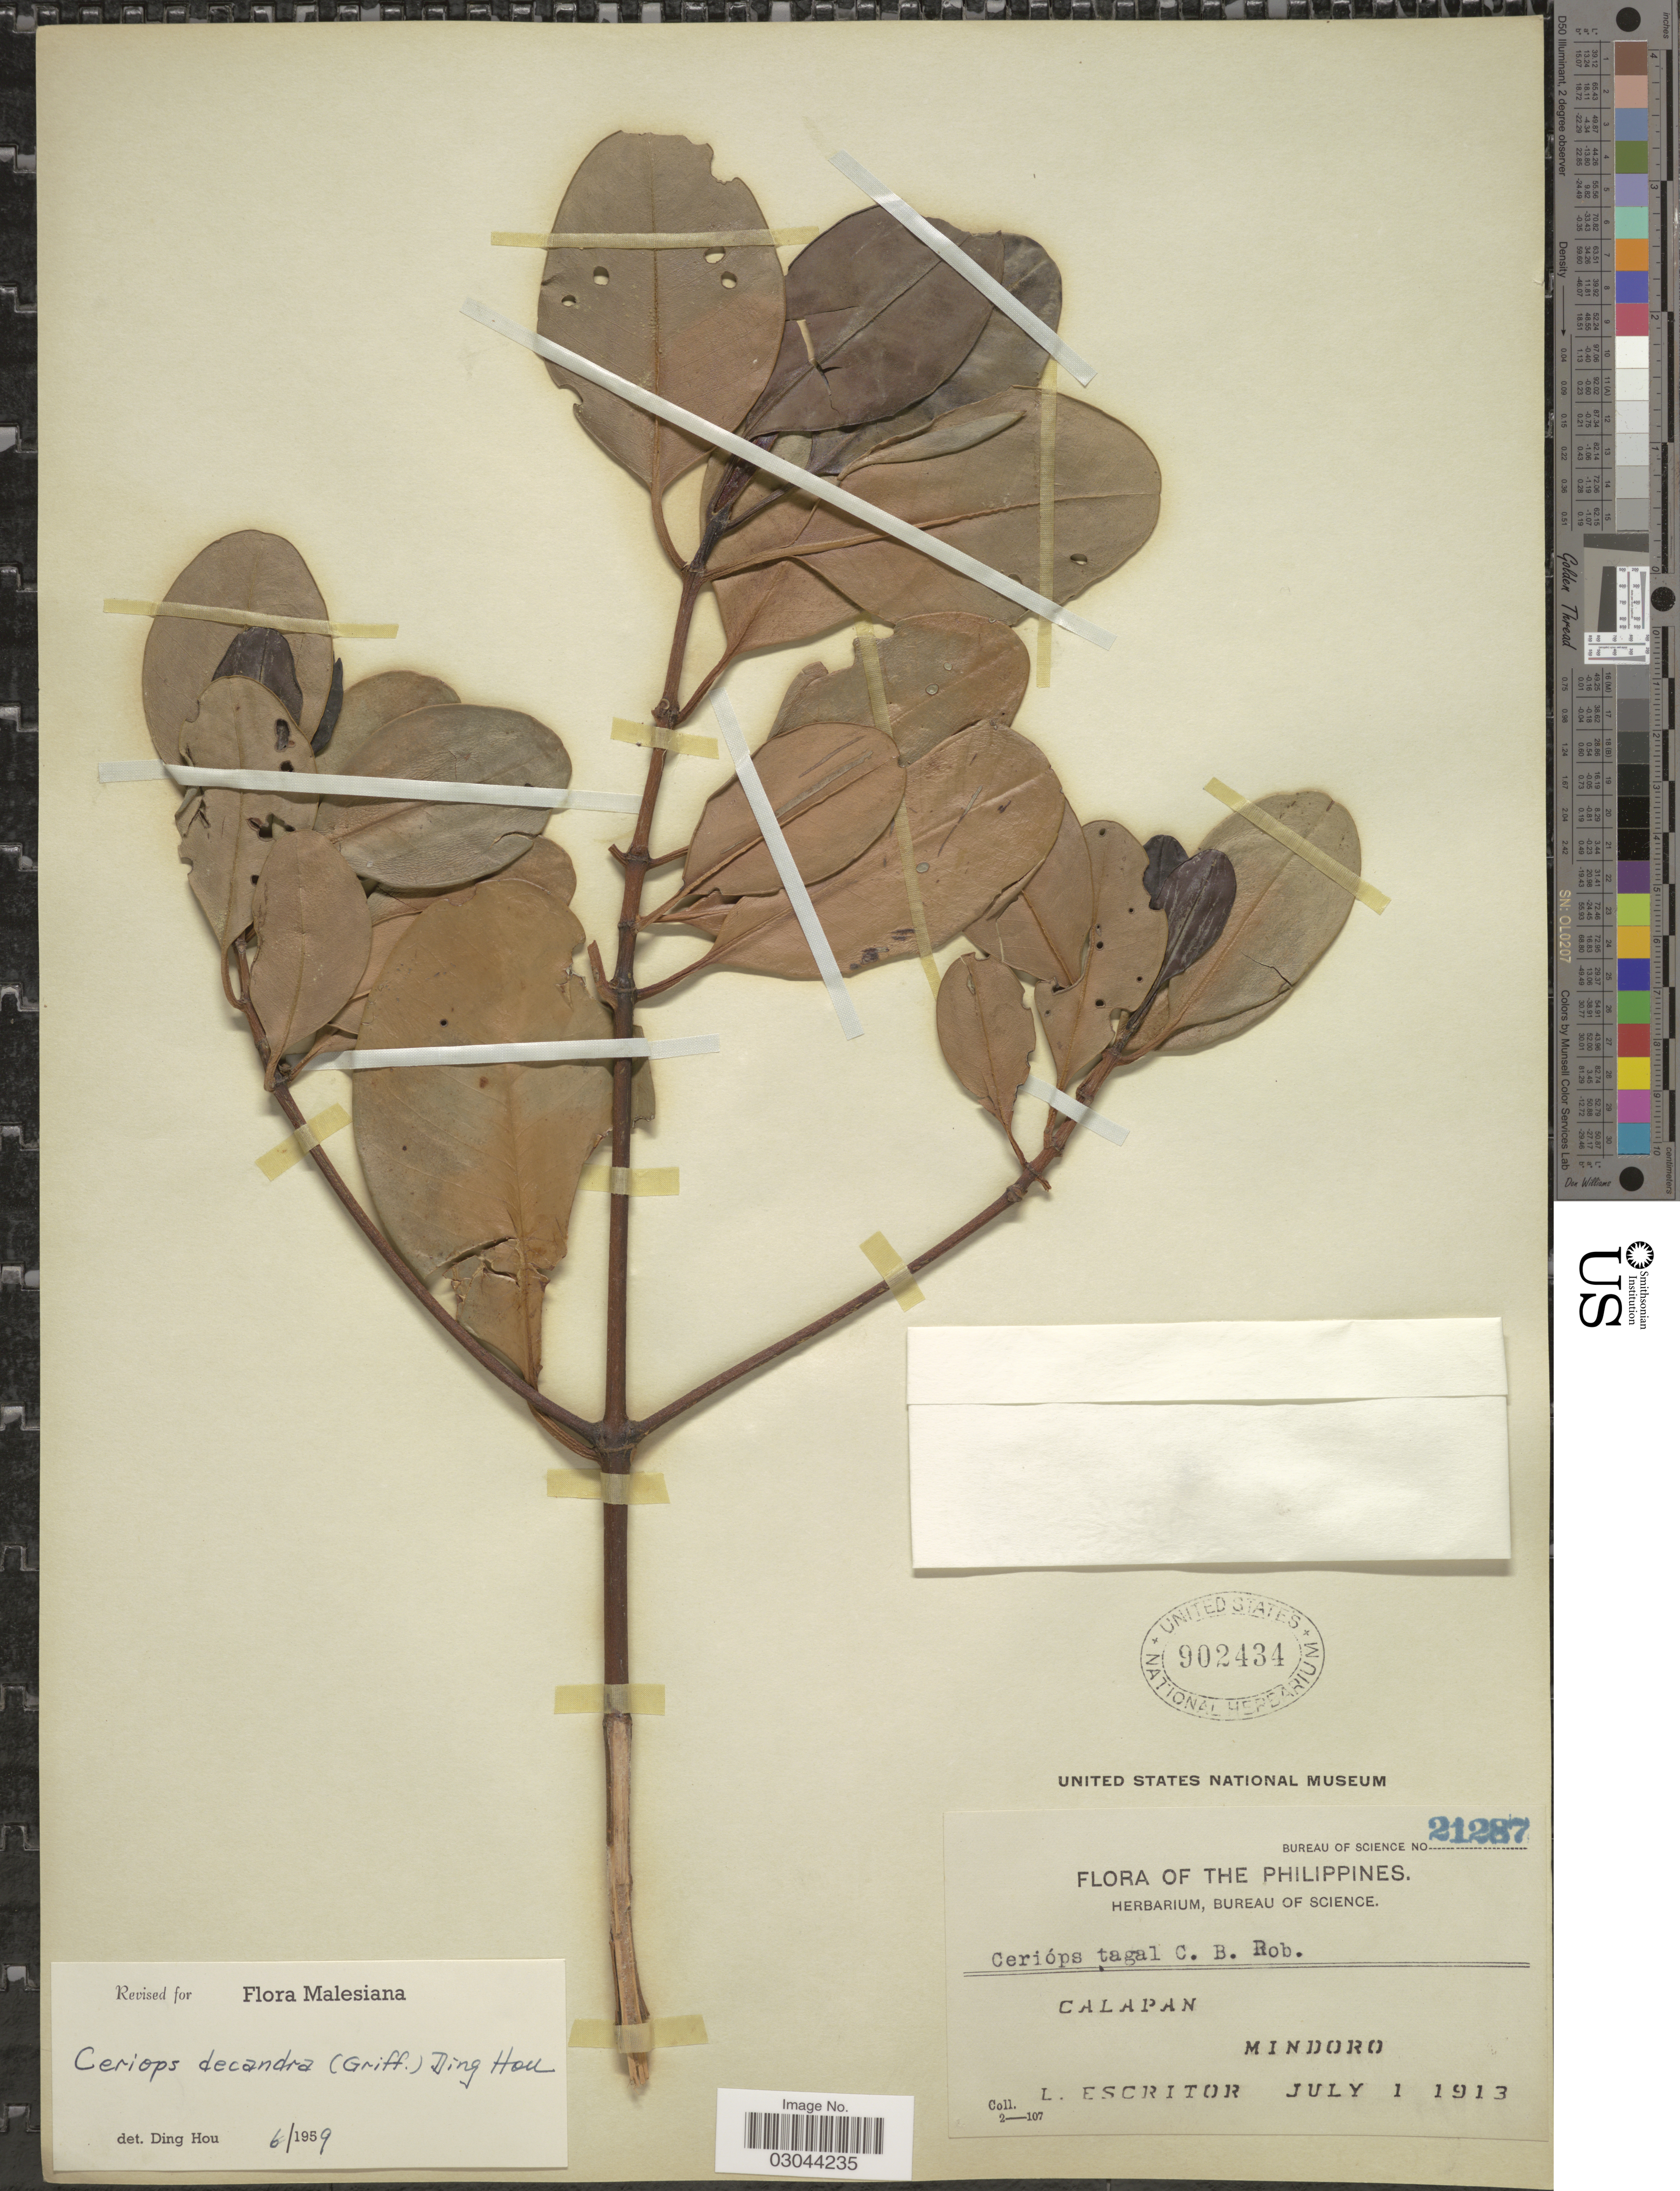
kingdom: Plantae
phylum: Tracheophyta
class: Magnoliopsida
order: Malpighiales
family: Rhizophoraceae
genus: Ceriops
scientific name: Ceriops decandra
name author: (Griff.) Ding Hou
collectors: L. Escritor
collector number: Bureau of Science 21287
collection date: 1913-07-01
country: Philippines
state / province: Mimaropa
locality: Calapan. Mindoro.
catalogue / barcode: US 902434